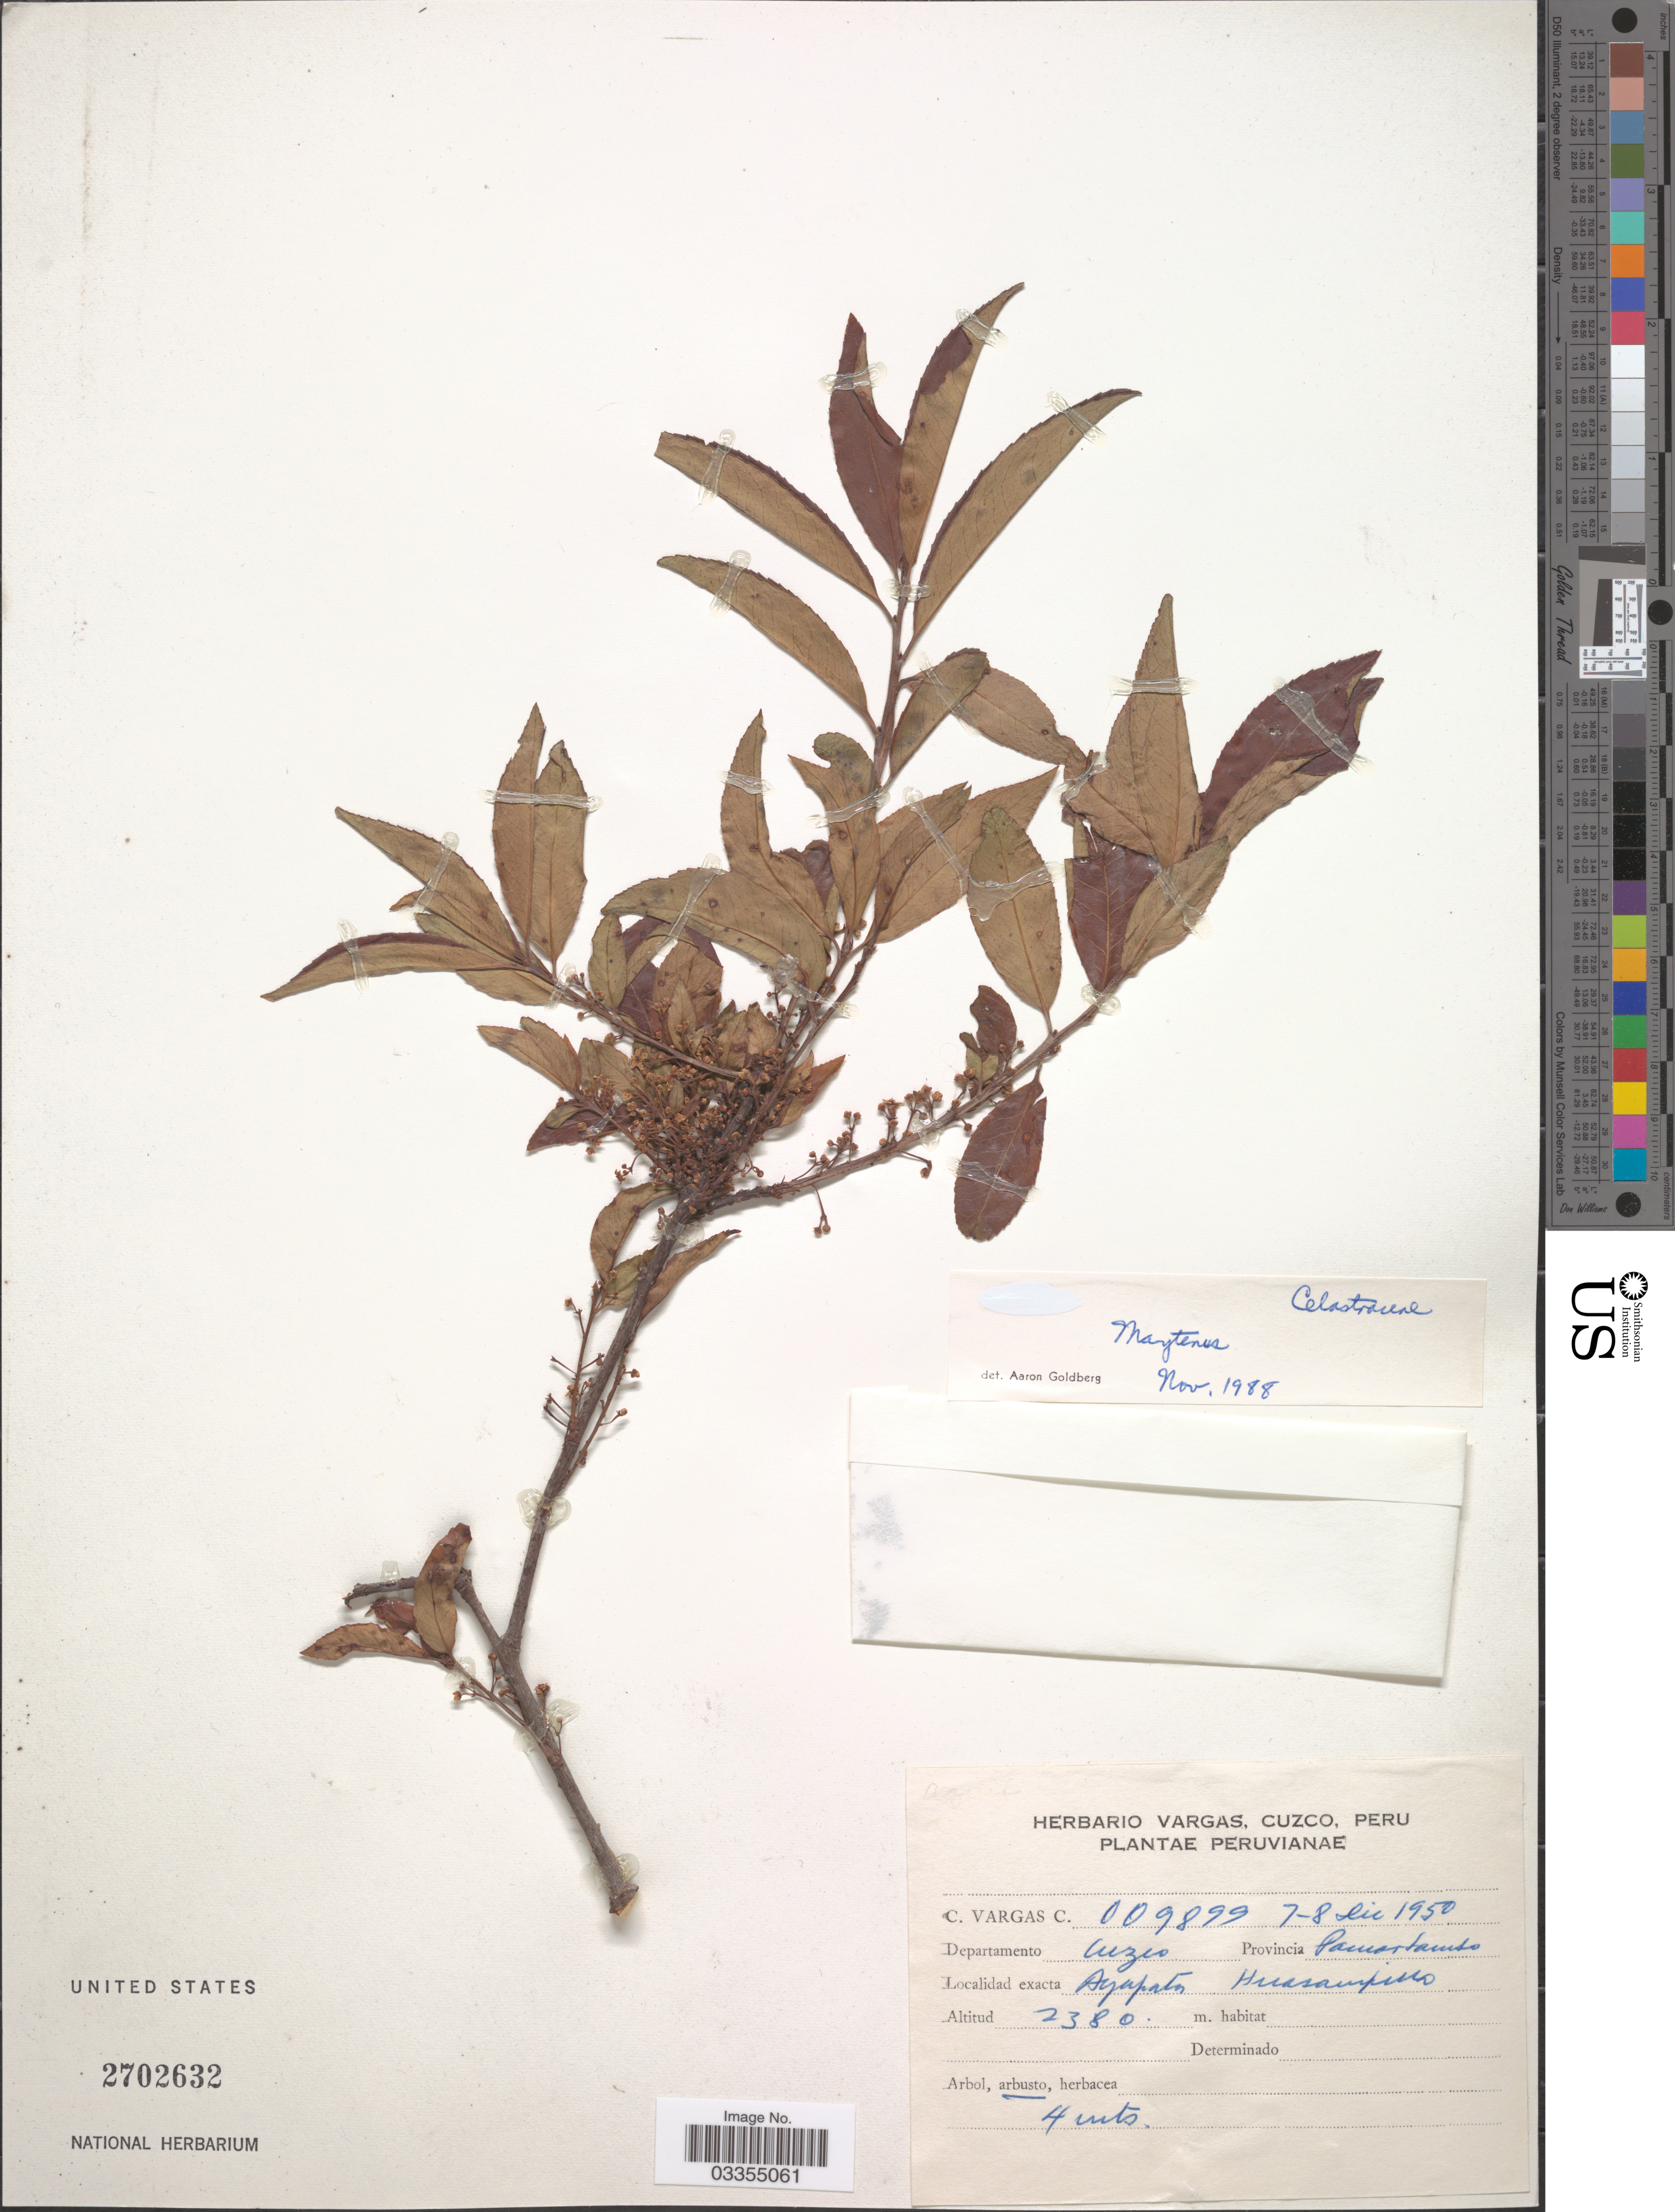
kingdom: Plantae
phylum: Tracheophyta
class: Magnoliopsida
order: Celastrales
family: Celastraceae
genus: Maytenus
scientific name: Maytenus sp.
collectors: C. Vargas Calderón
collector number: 009899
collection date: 1950-12-07/1950-12-08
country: Peru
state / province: Cusco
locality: Departamento Cuzco. Provincia Paucartambo Ayapata Huasampillo.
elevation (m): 2380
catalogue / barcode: US 2702632